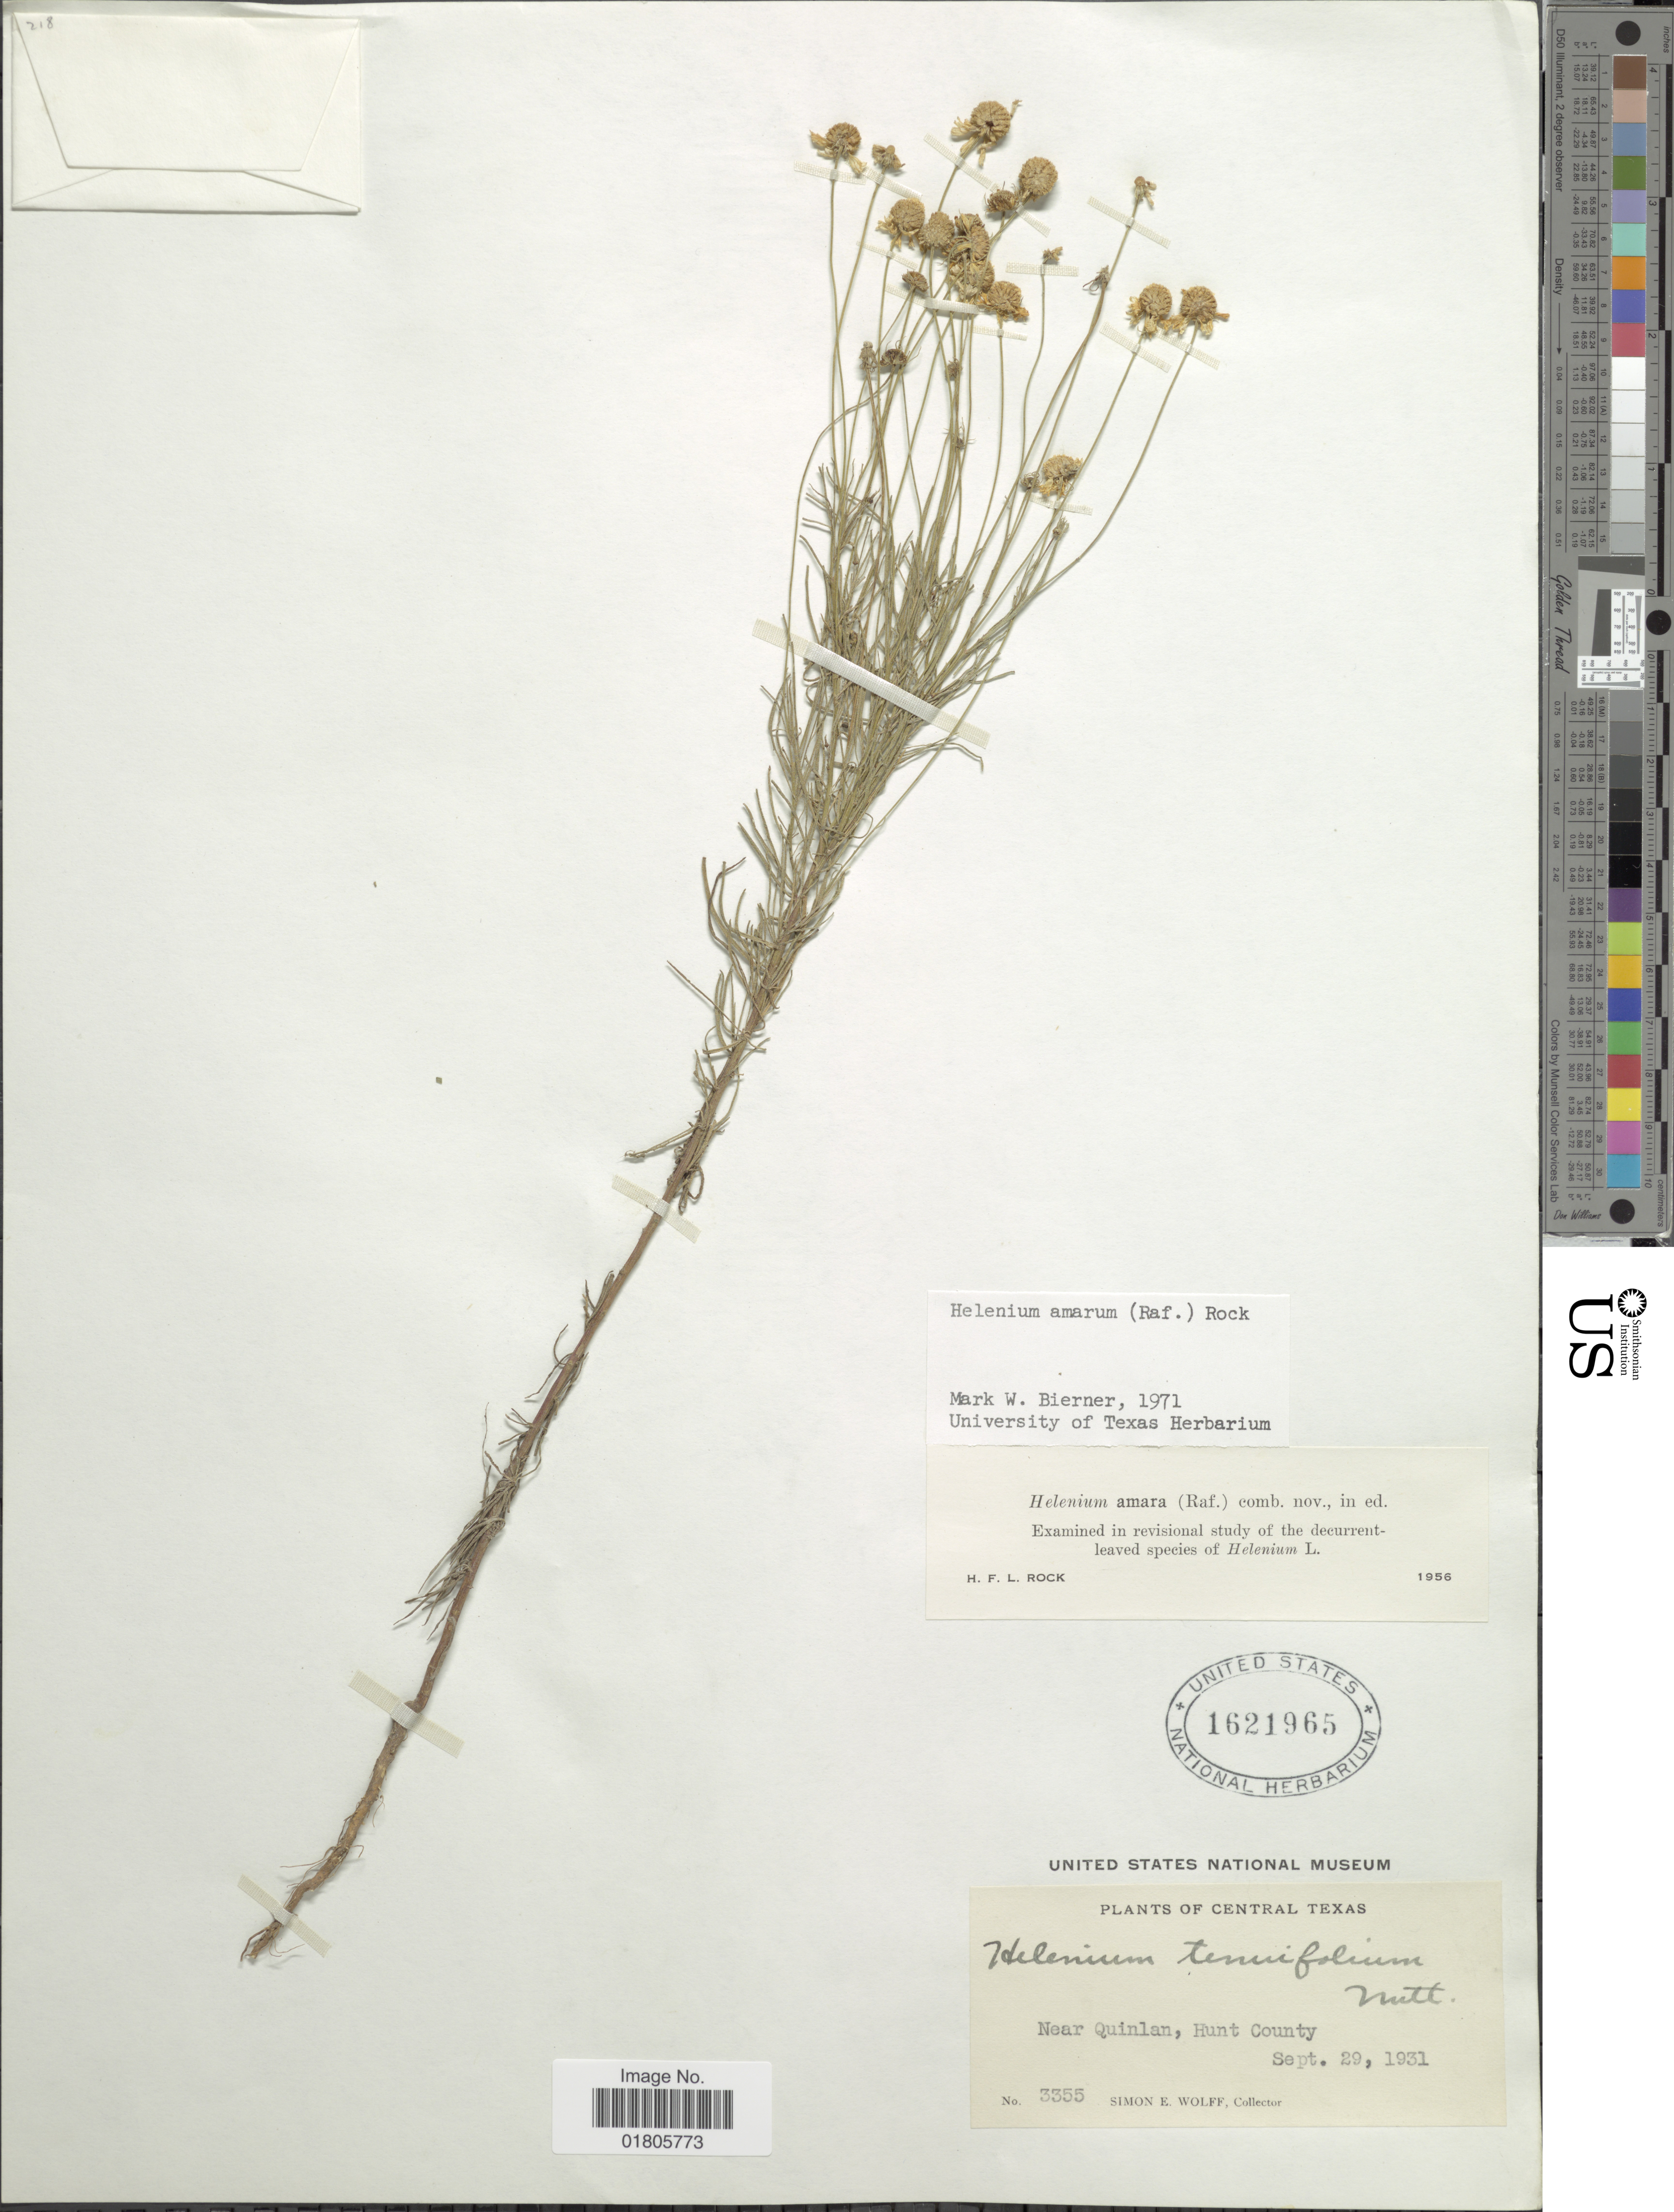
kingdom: Plantae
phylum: Tracheophyta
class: Magnoliopsida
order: Asterales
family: Asteraceae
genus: Helenium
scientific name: Helenium amarum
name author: (Raf.) H. Rock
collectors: S. E. Wolff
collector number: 3355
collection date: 1931-09-29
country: United States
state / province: Texas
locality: Near Quinlan, Hunt County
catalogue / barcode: US 1621965